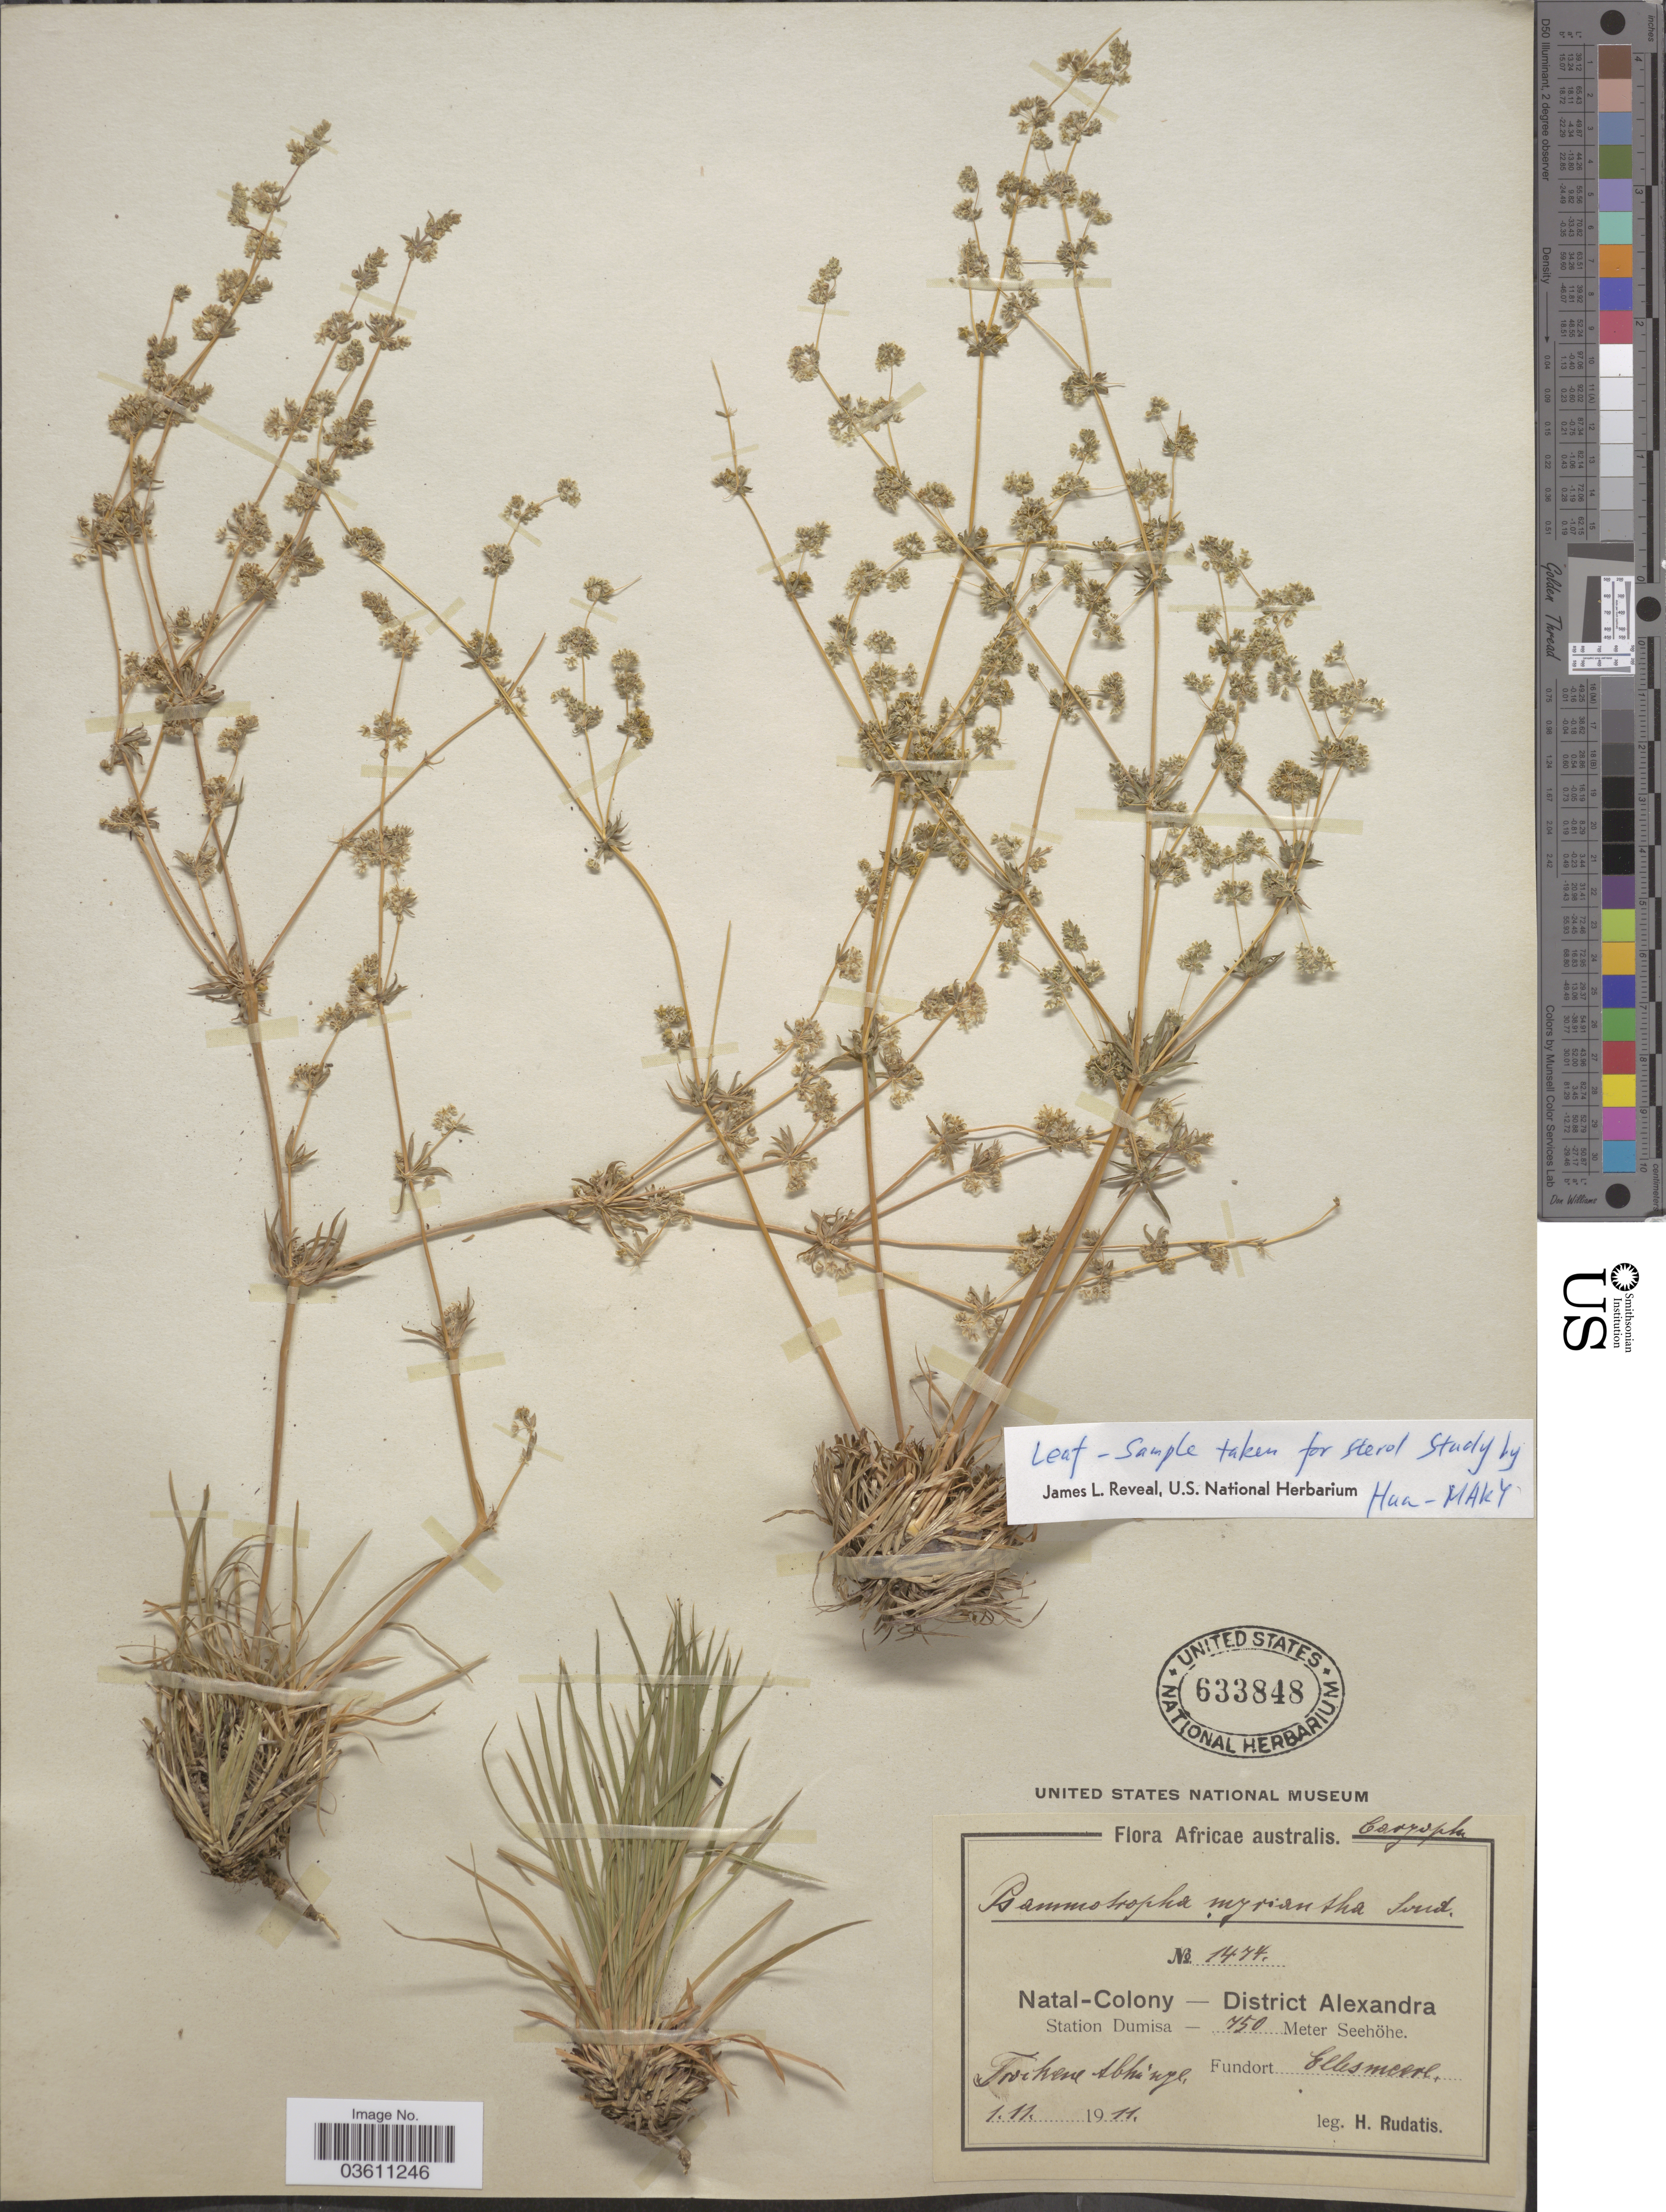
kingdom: Plantae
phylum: Tracheophyta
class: Magnoliopsida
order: Caryophyllales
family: Molluginaceae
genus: Psammotropha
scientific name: Psammotropha myriantha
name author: Sond.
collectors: H. Rudatis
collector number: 1474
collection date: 1911-11-01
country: South Africa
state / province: KwaZulu-Natal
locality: Africae australis. Natal-Colony - District Alexandra. Station Dumisa. Ellesmeere.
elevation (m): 750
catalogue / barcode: US 633848